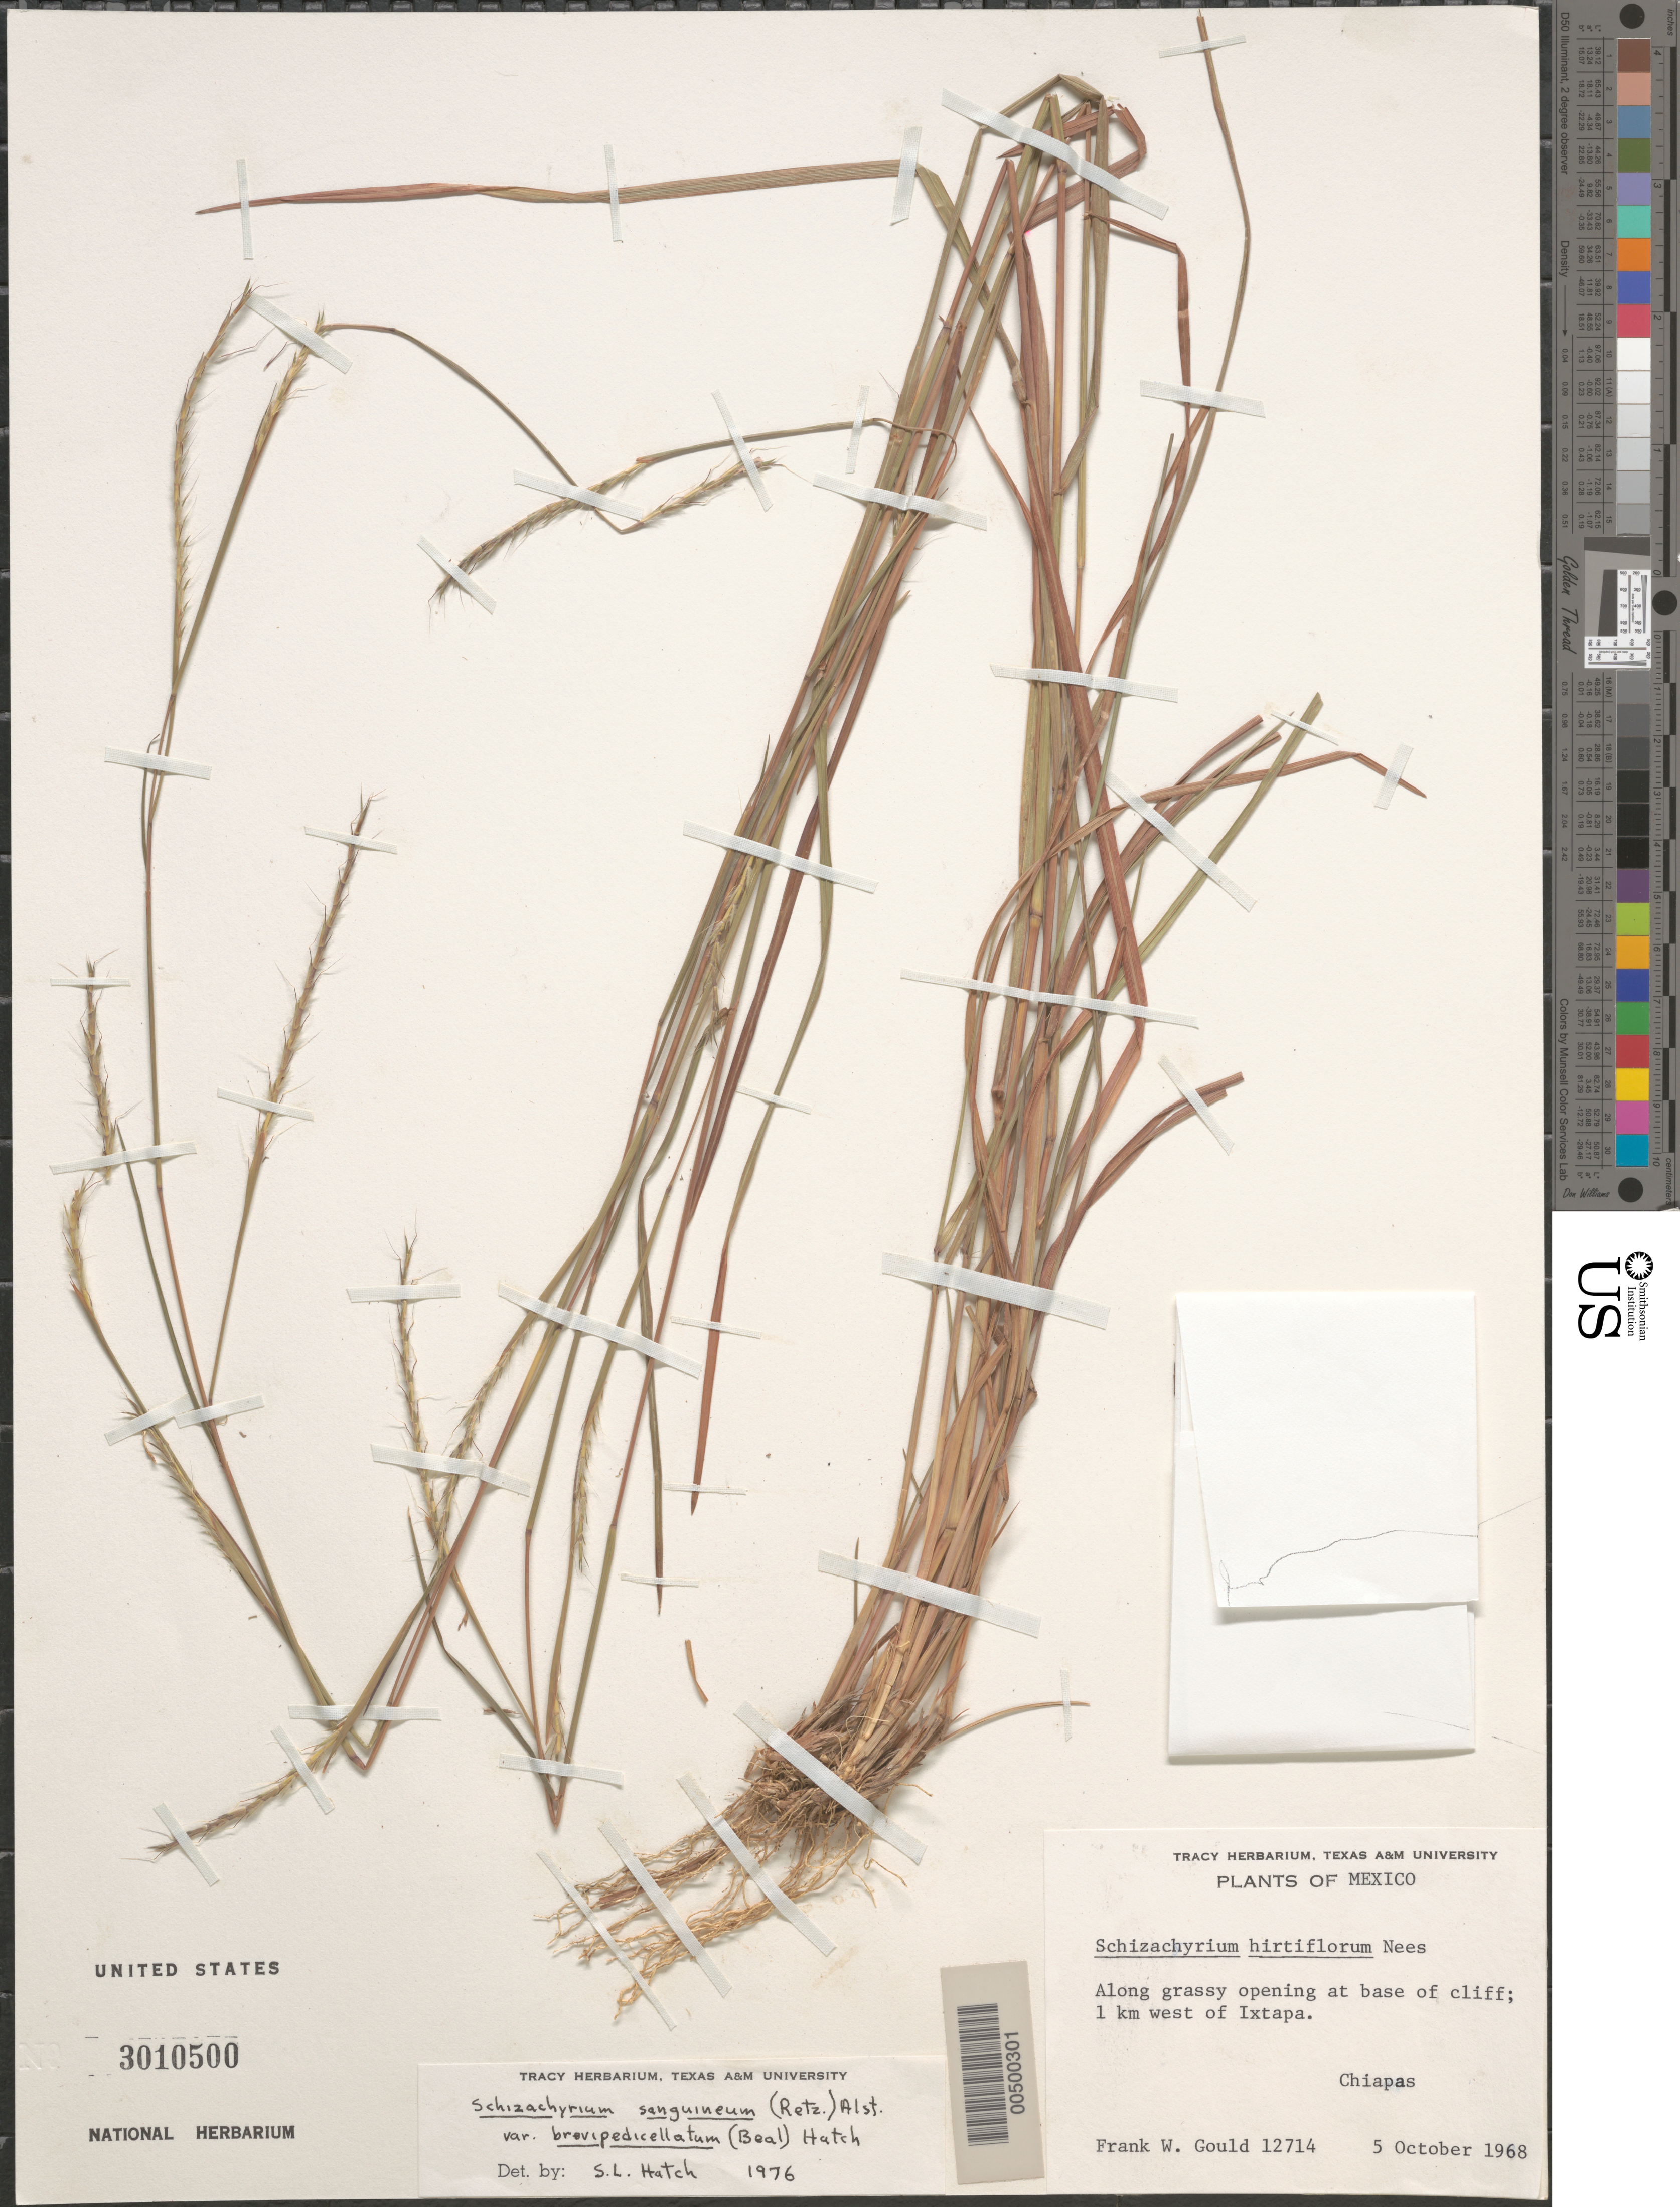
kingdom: Plantae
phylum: Tracheophyta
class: Liliopsida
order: Poales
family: Poaceae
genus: Schizachyrium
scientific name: Schizachyrium sanguineum var. brevipedicellatum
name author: (W.J. Beal) S.L. Hatch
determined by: Hatch, S. L.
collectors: F. W. Gould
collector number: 12714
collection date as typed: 5 Oct 1968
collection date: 1968-10-05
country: Mexico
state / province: Chiapas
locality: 1 km W of Ixtapa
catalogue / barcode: US 3010500